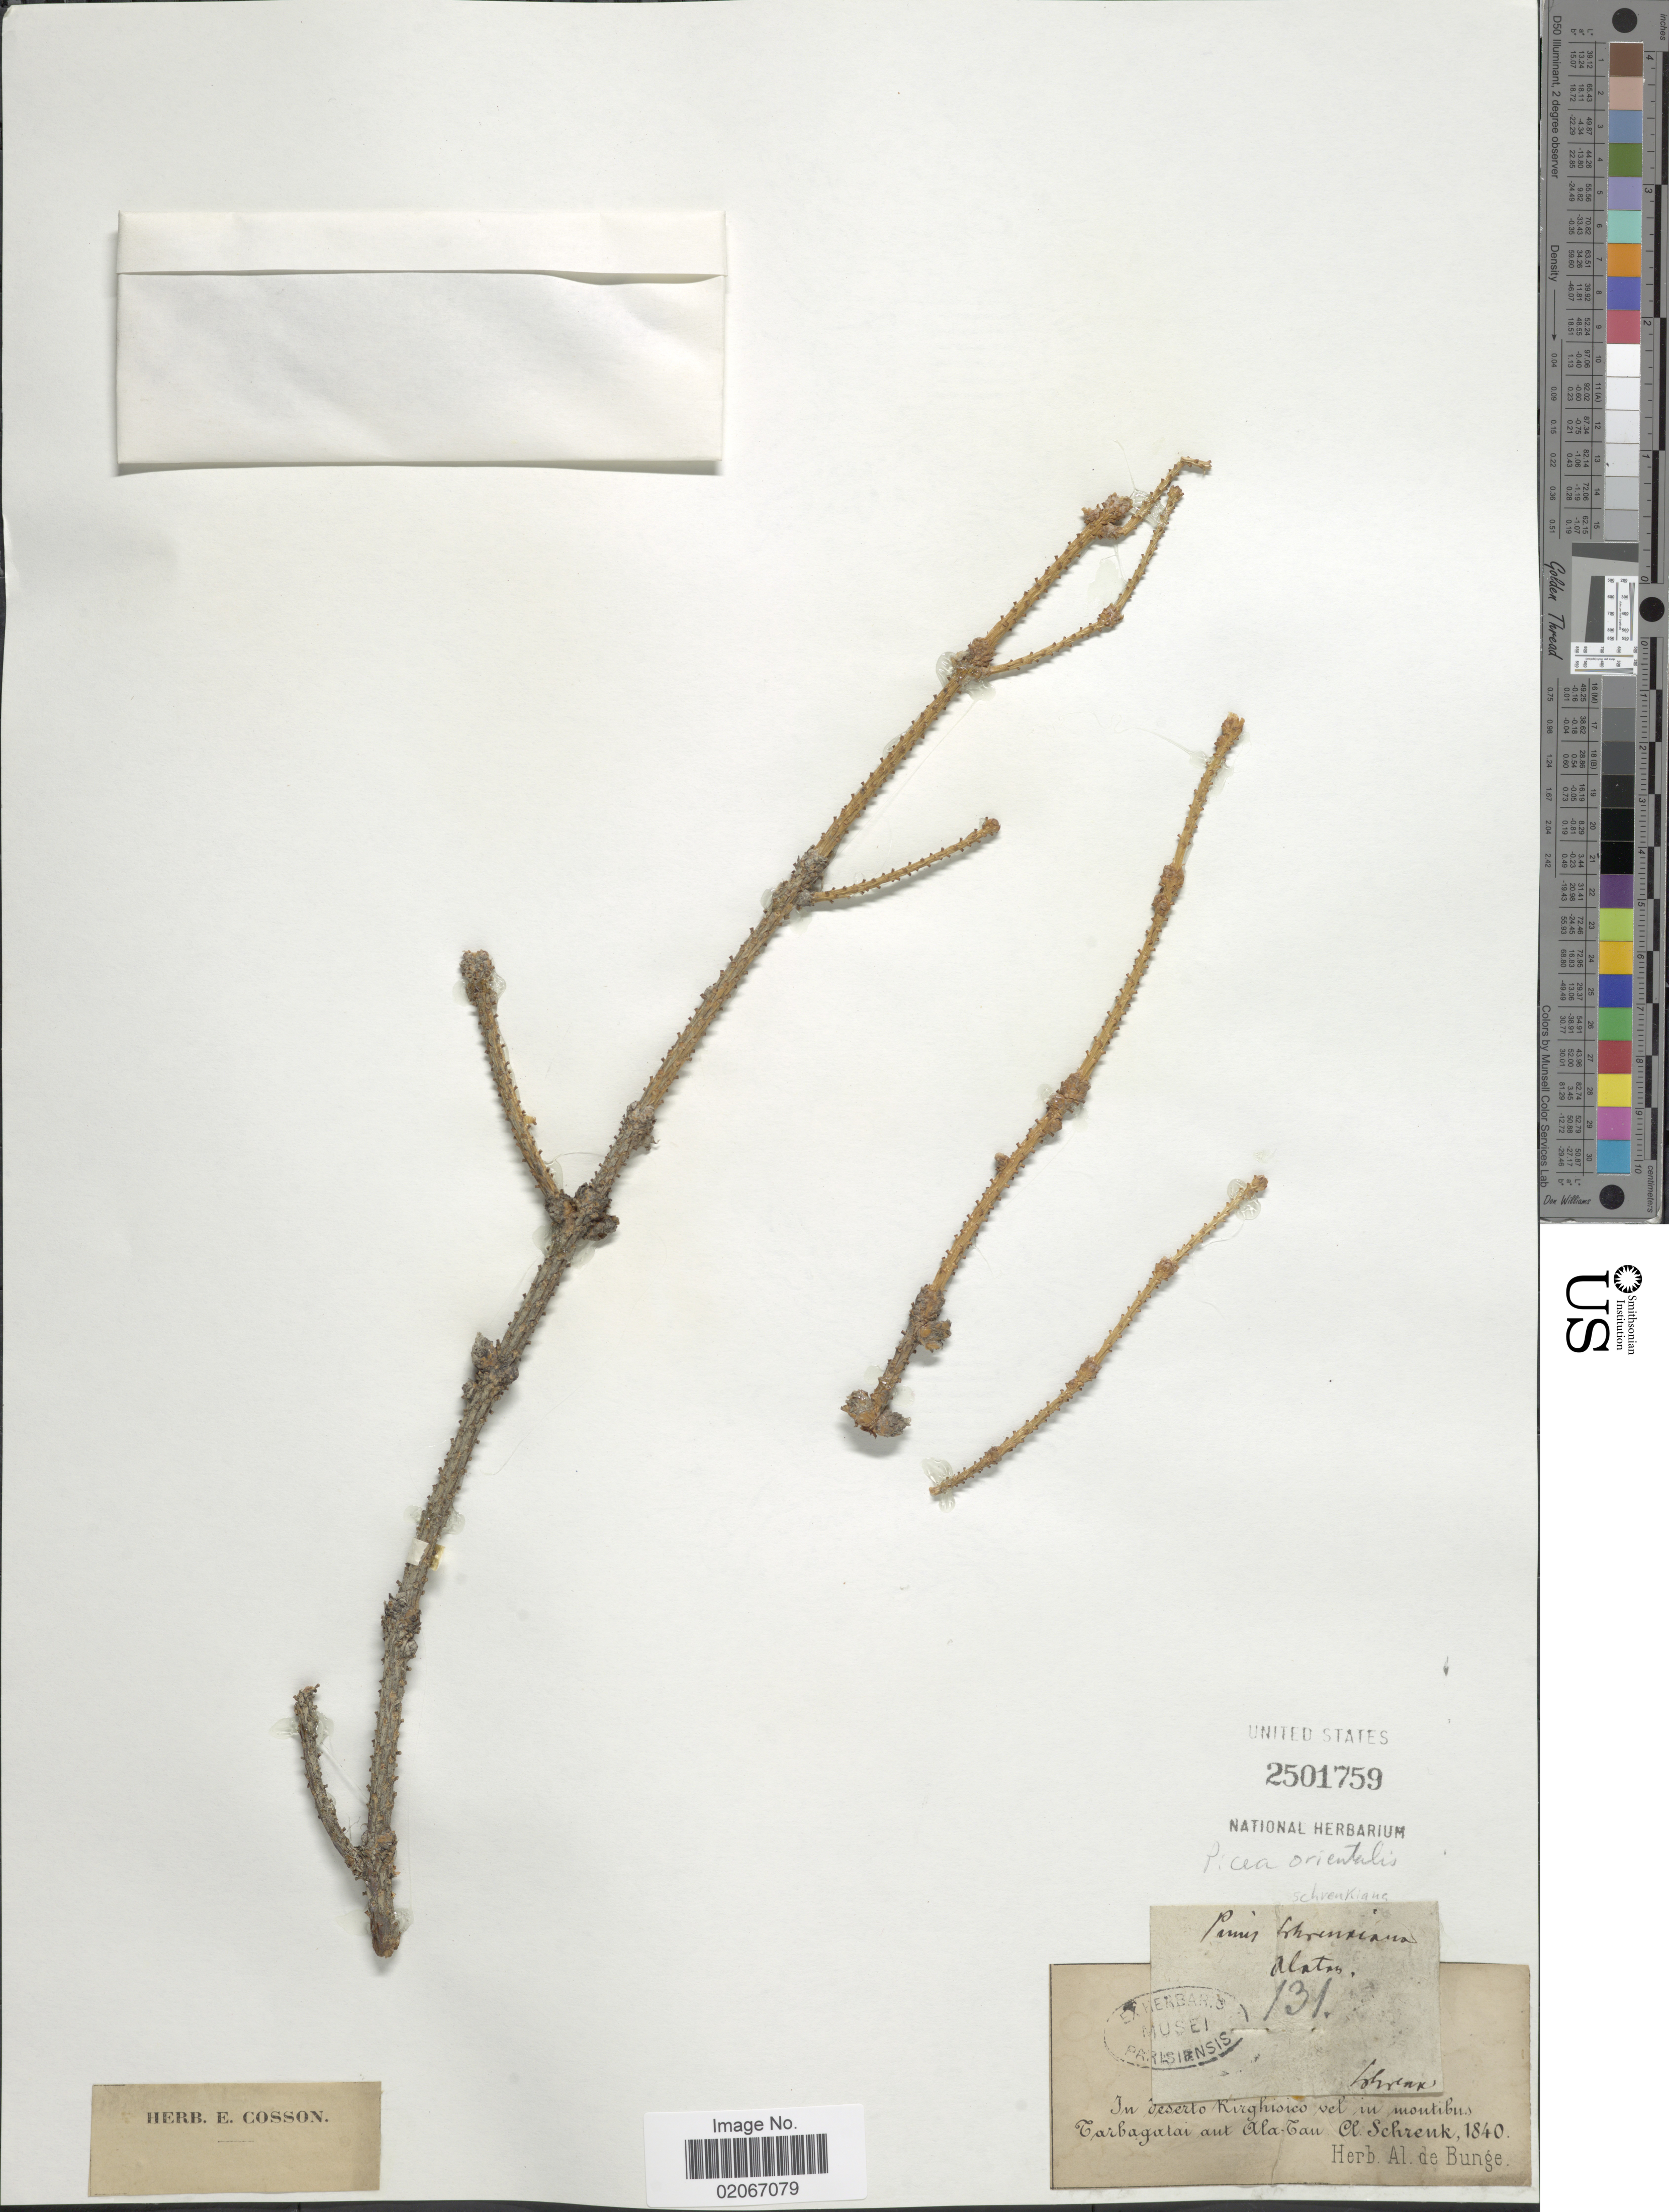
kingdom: Plantae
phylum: Tracheophyta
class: Pinopsida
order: Pinales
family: Pinaceae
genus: Picea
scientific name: Picea orientalis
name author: (L.) Peterm.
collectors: A. Schrenk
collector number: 131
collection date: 1840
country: Kazakhstan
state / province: East Kazakhstan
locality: In deserto Kirghisico vel in montibus Tarbagatai aut Ala- Tau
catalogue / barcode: US 2501759